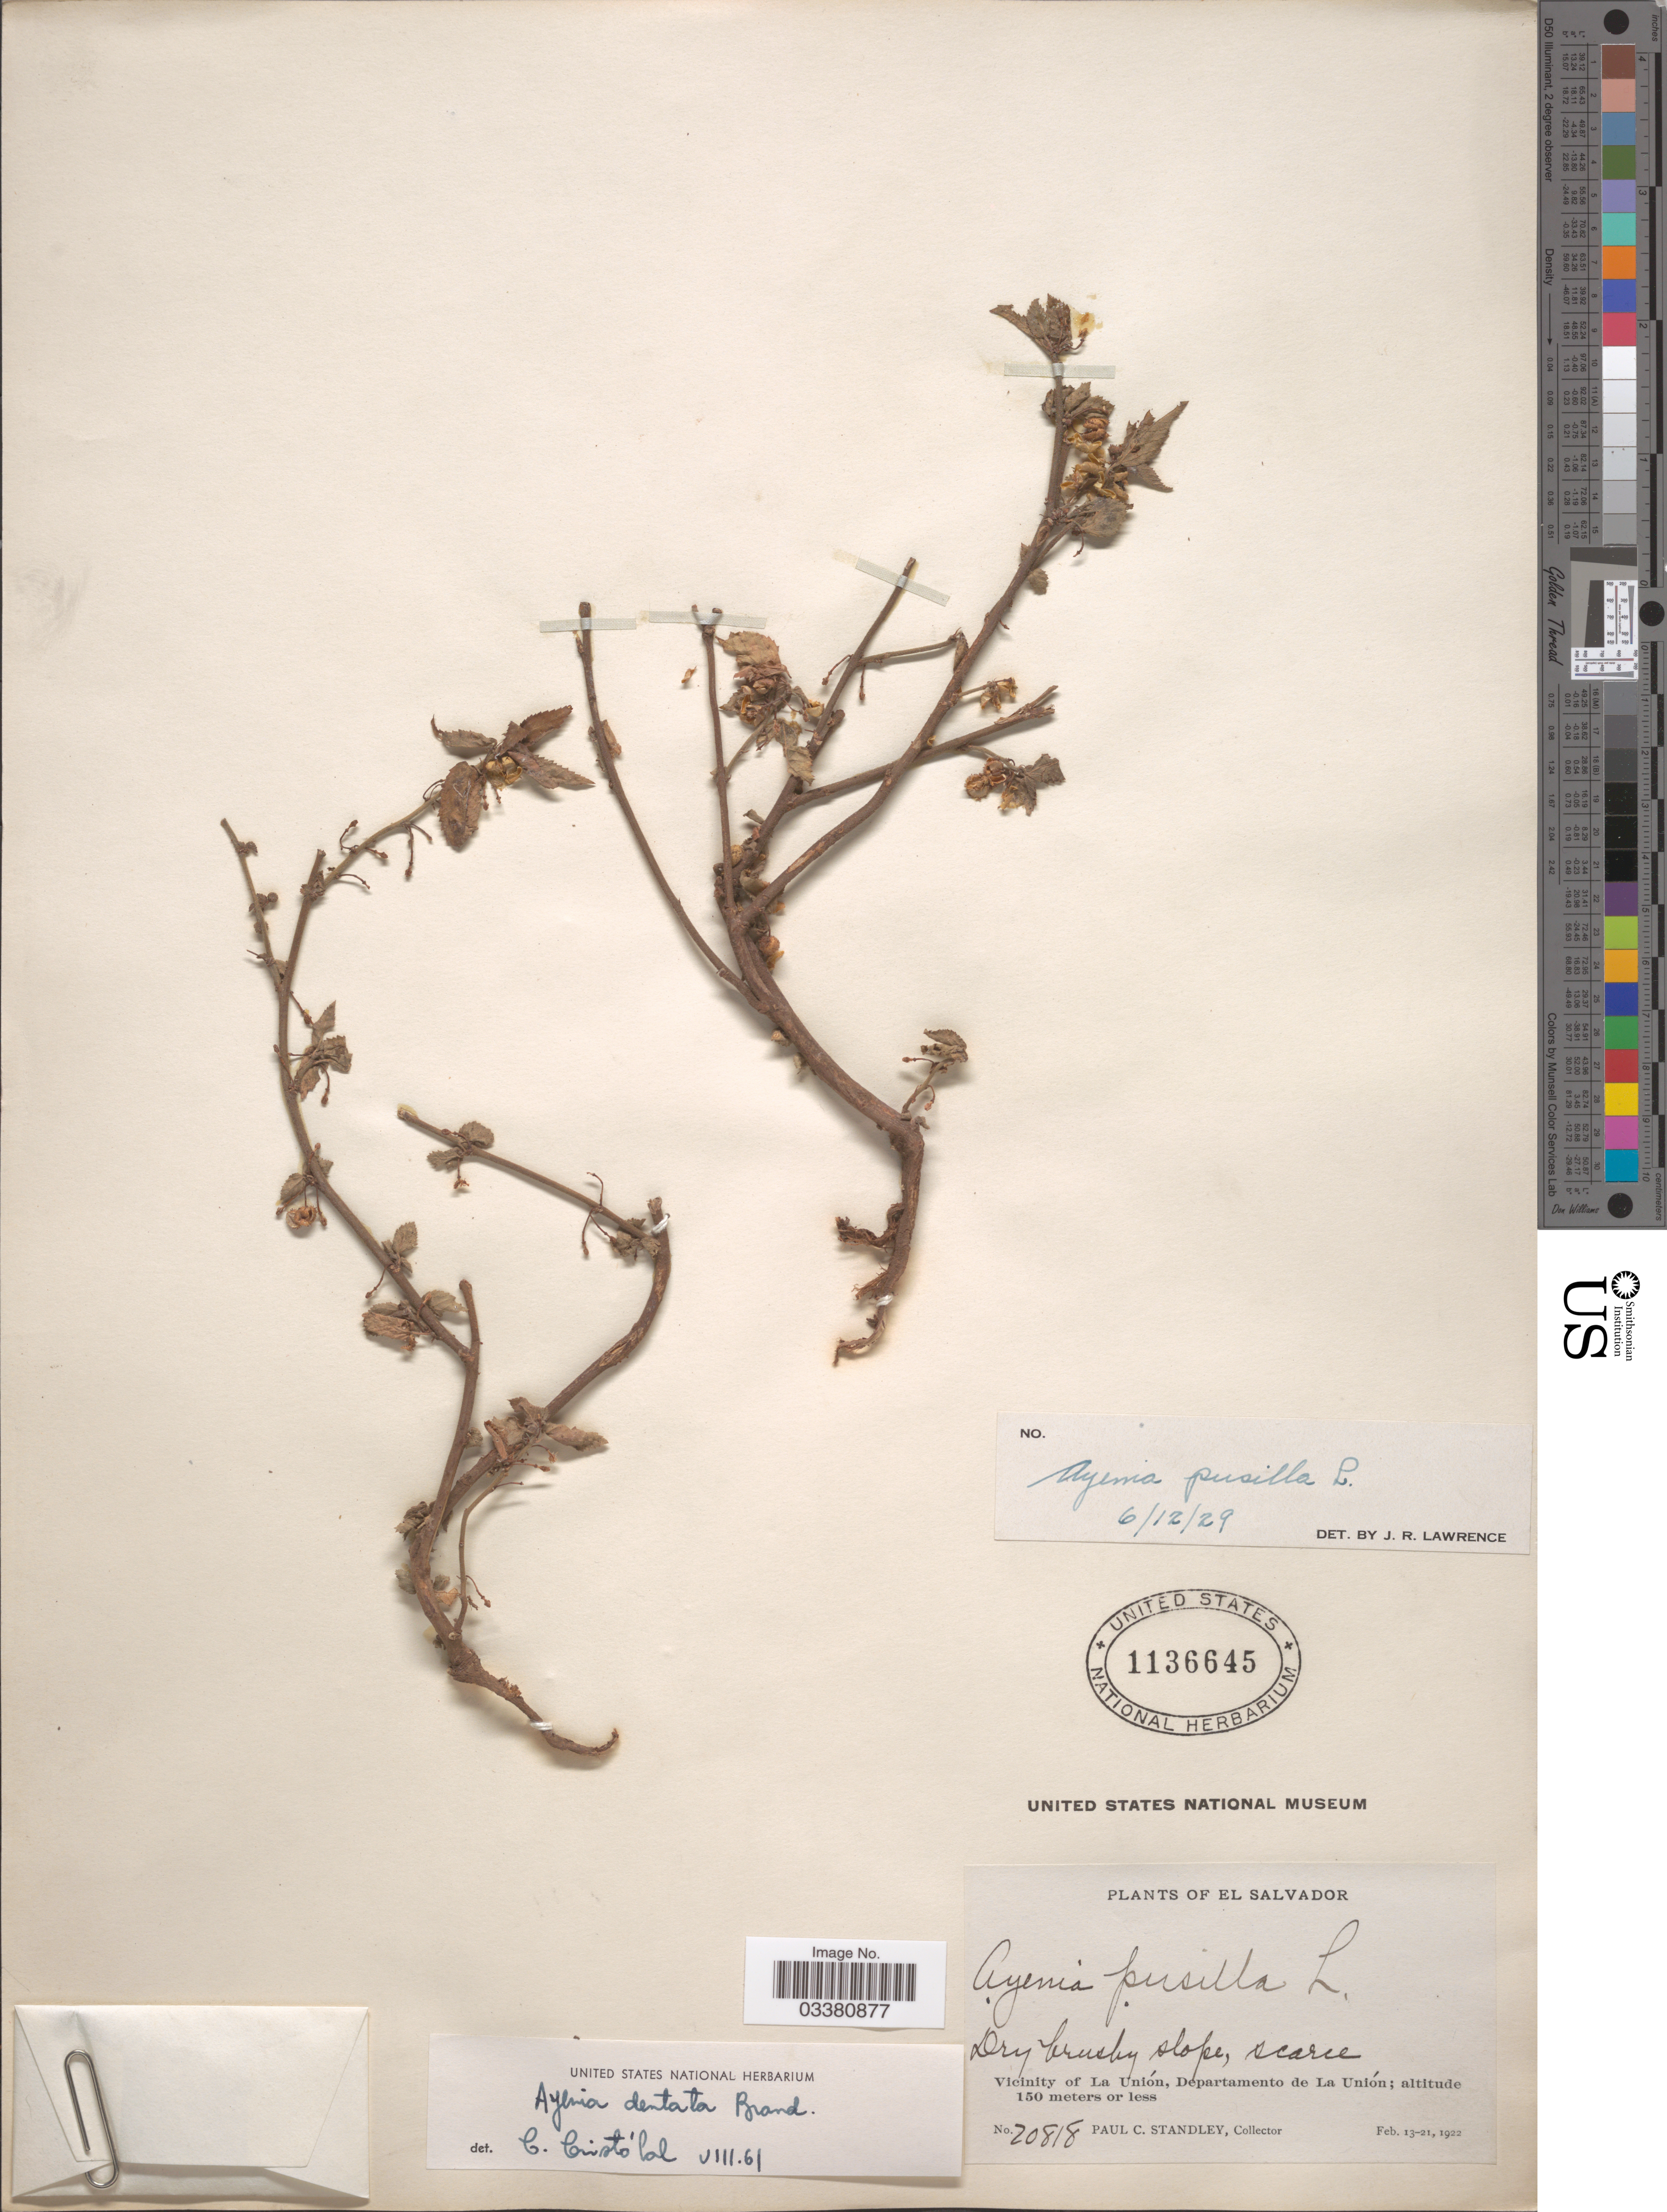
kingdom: Plantae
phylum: Tracheophyta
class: Magnoliopsida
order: Malvales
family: Malvaceae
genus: Ayenia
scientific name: Ayenia dentata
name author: Brandegee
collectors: P. C. Standley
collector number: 20818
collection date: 1922-02-13/1922-02-21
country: El Salvador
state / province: La Union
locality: Vicinity of La Unión, Departamento de La Unión.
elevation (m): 150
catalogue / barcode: US 1136645